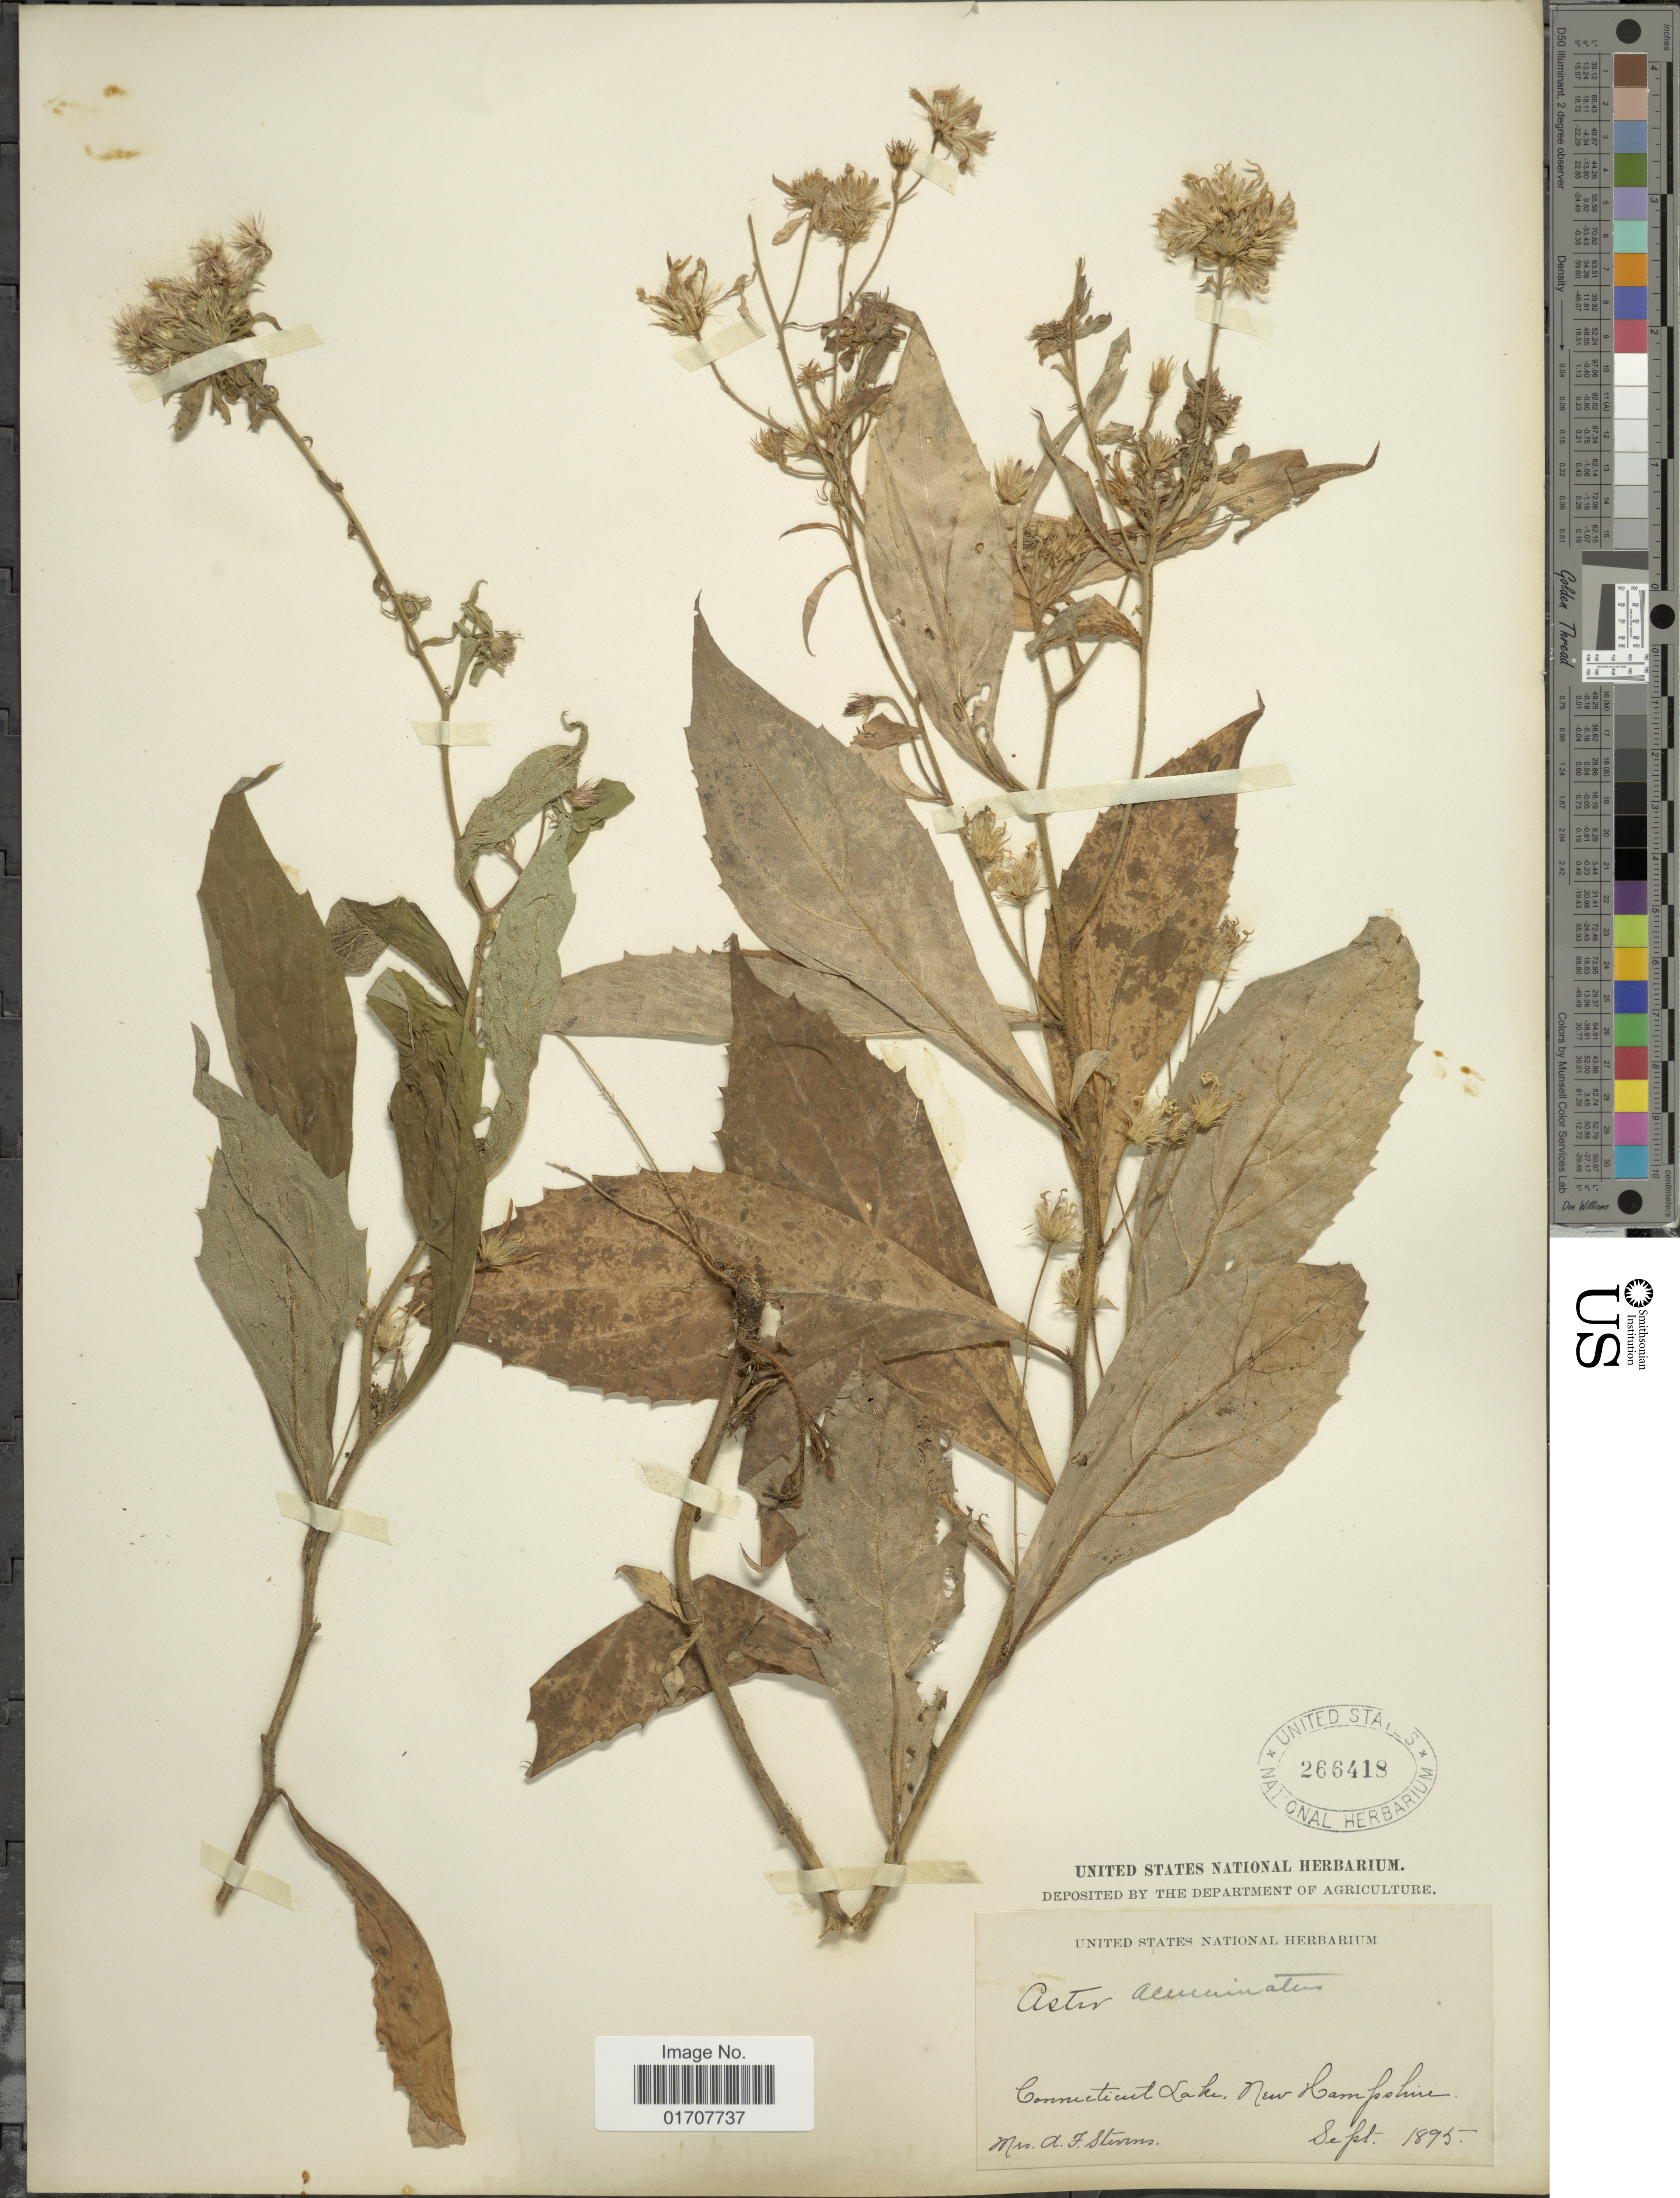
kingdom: Plantae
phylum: Tracheophyta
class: Magnoliopsida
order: Asterales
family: Asteraceae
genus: Oclemena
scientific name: Oclemena acuminata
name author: (Michx.) Greene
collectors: A. Strrom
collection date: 1895-09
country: United States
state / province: New Hampshire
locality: Connecticut Lake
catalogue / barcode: US 266418